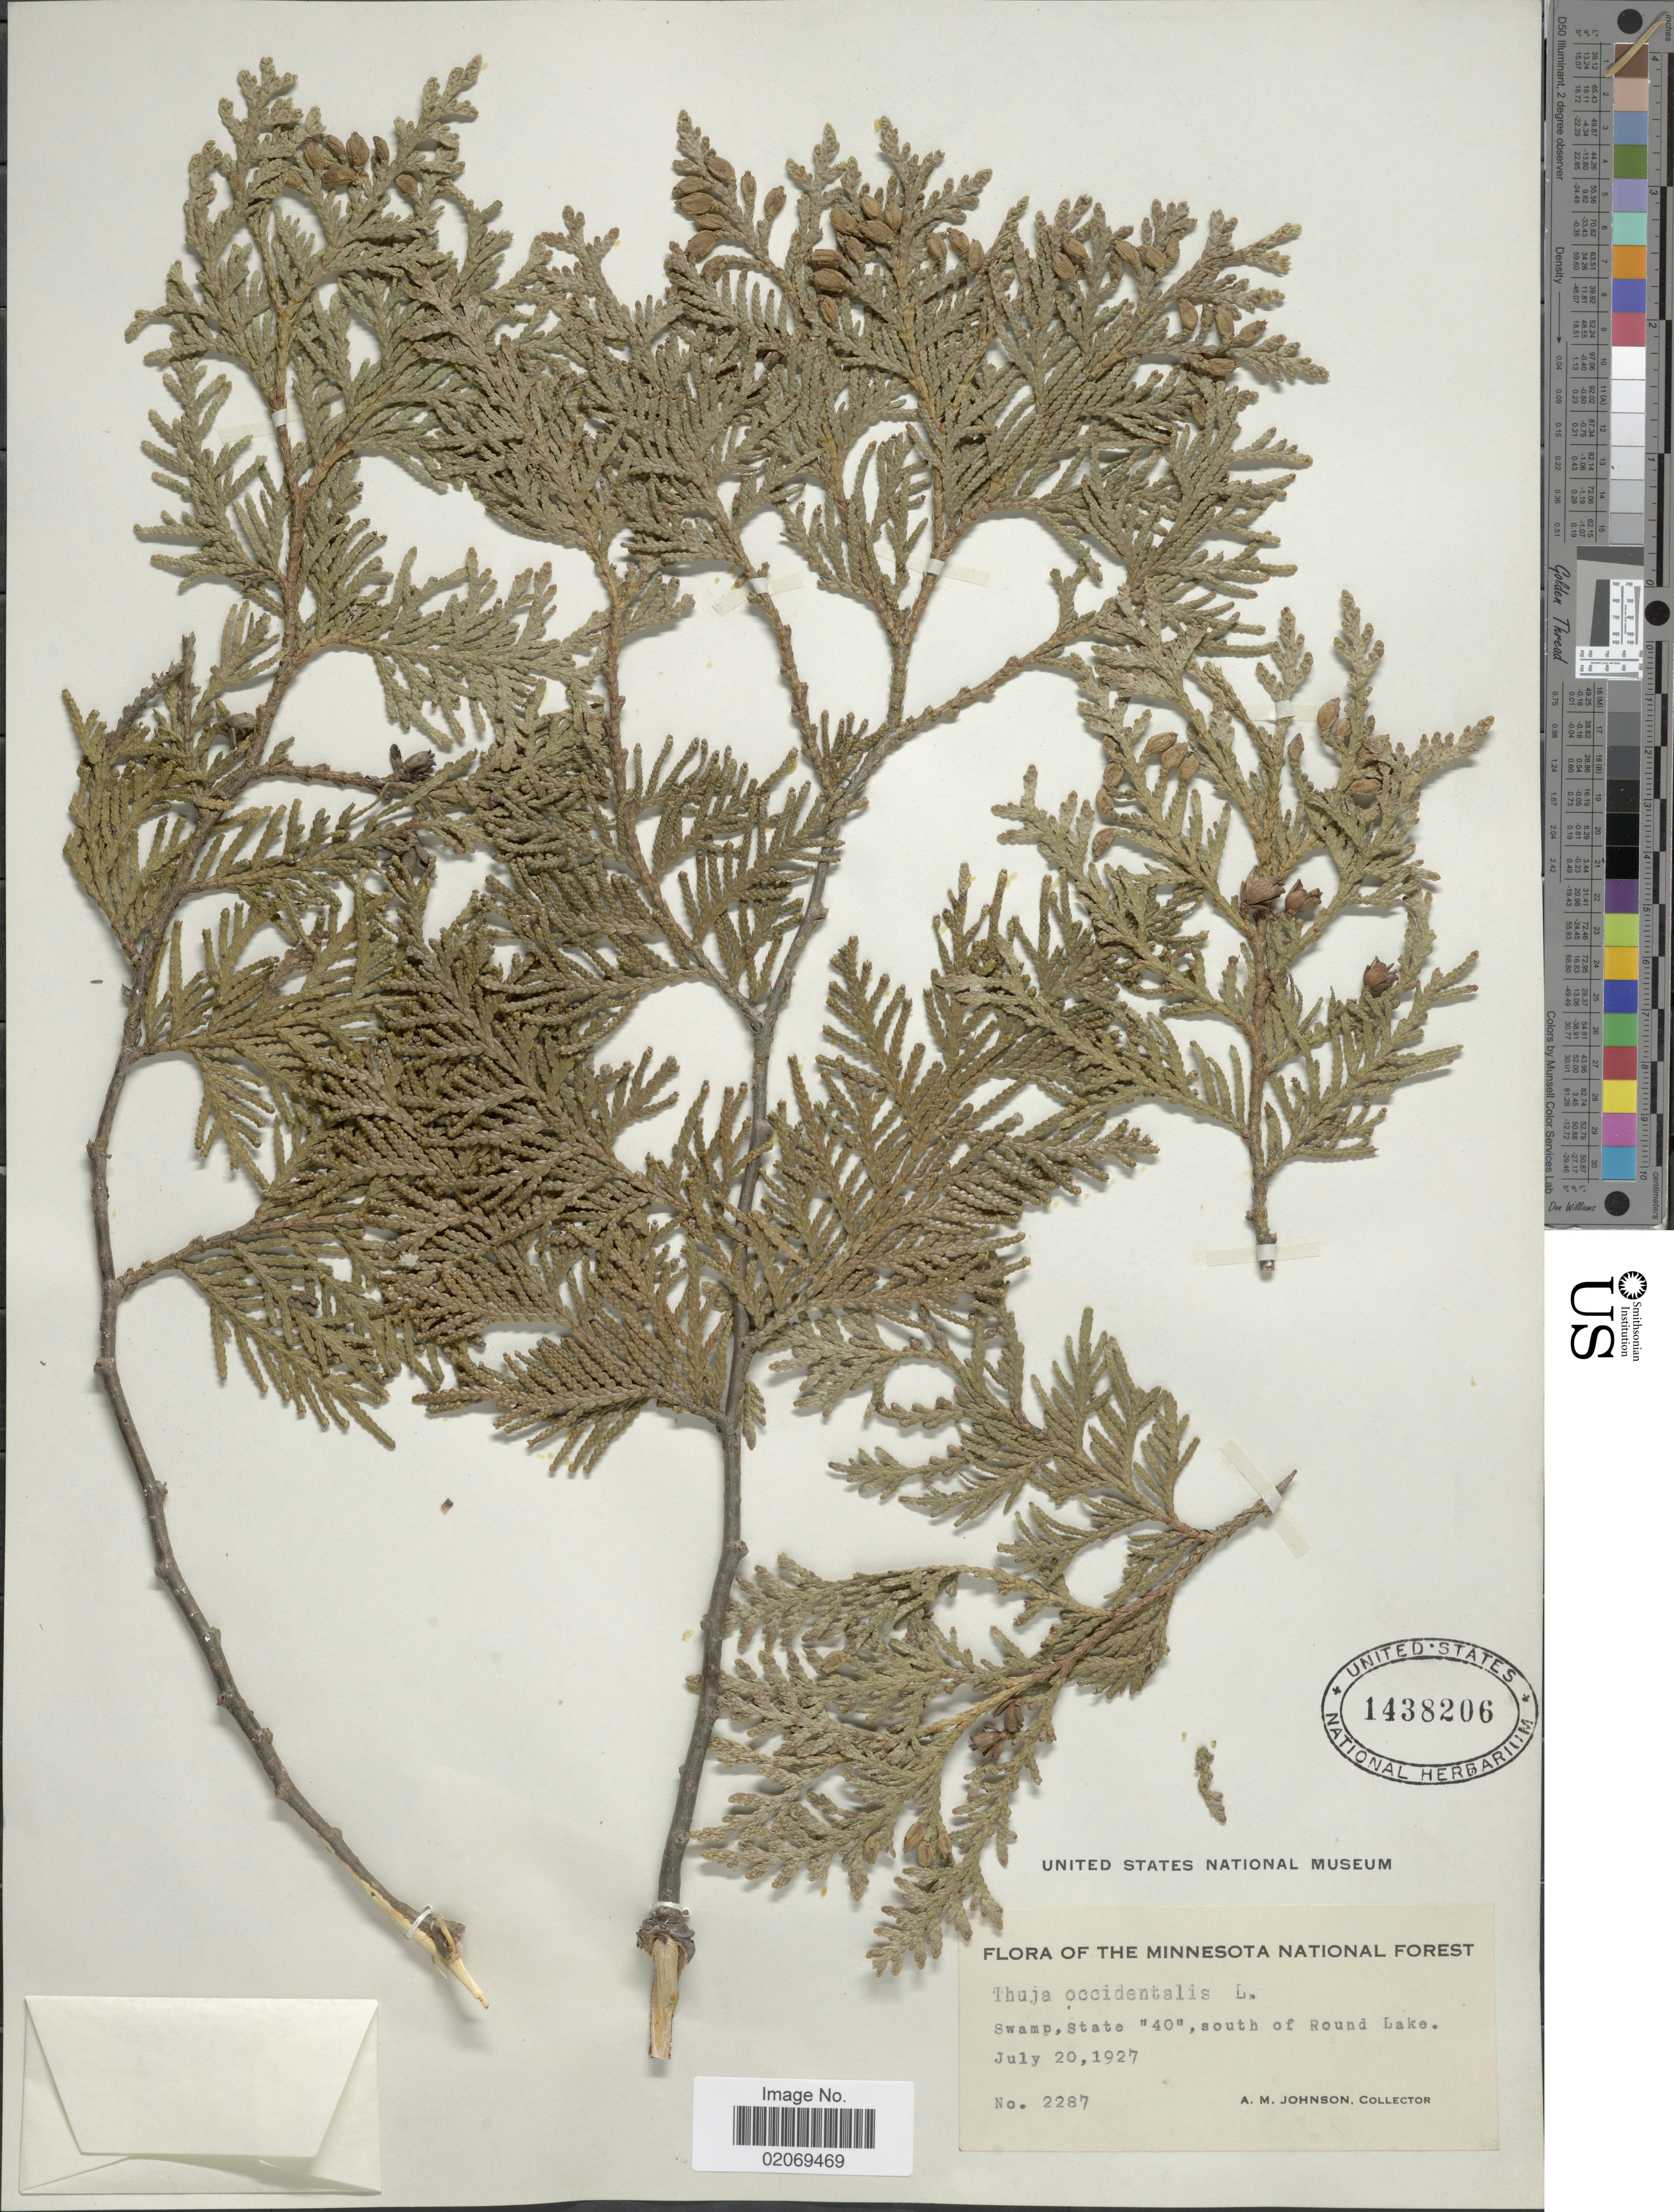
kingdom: Plantae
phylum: Tracheophyta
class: Pinopsida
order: Pinales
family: Cupressaceae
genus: Thuja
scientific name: Thuja occidentalis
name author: L.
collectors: A. M. Johnson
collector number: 2287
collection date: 1927-07-20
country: United States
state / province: Minnesota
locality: The Minnesota National Forest, Swamp, State '40', south of Round Lake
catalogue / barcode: US 1438206